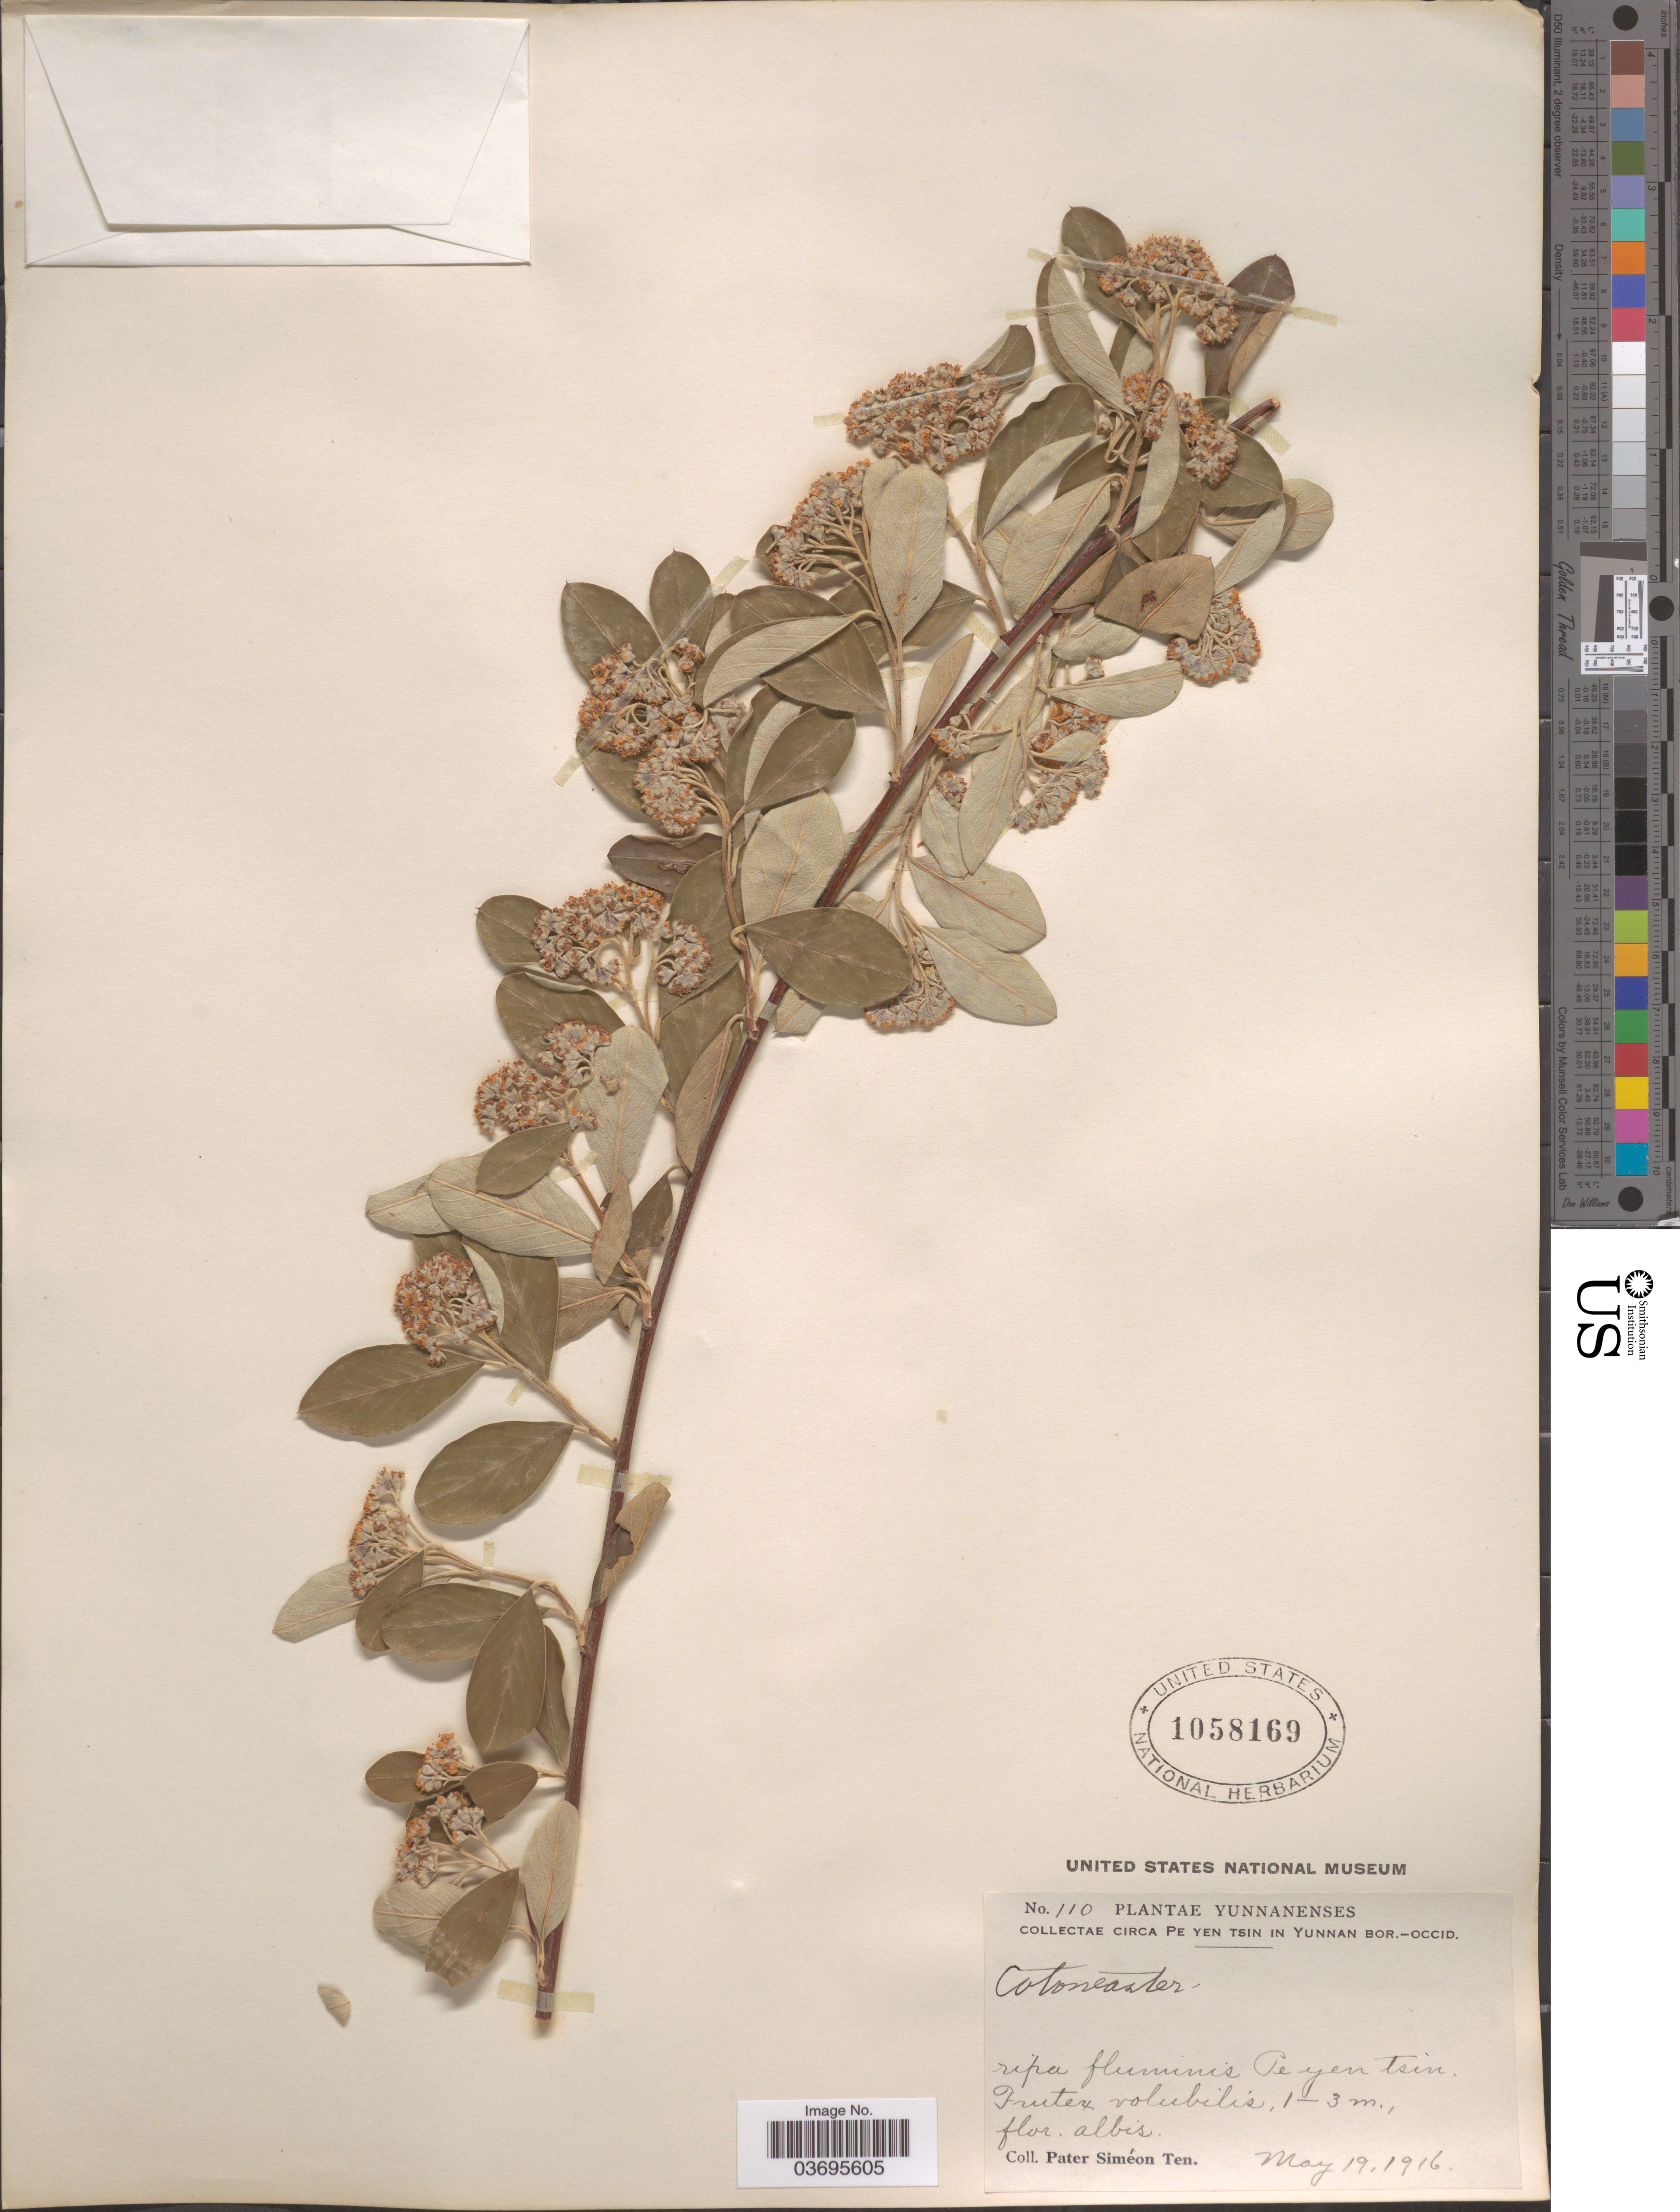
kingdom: Plantae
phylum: Tracheophyta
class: Magnoliopsida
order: Rosales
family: Rosaceae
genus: Cotoneaster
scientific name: Cotoneaster sp.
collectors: P. S. Ten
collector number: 110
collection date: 1916-05-19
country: China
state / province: Yunnan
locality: Circa Pe Yen Tsin in Yunnan Bor.-Occid. Ripa fluminis Pe Yen Tsin.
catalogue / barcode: US 1058169